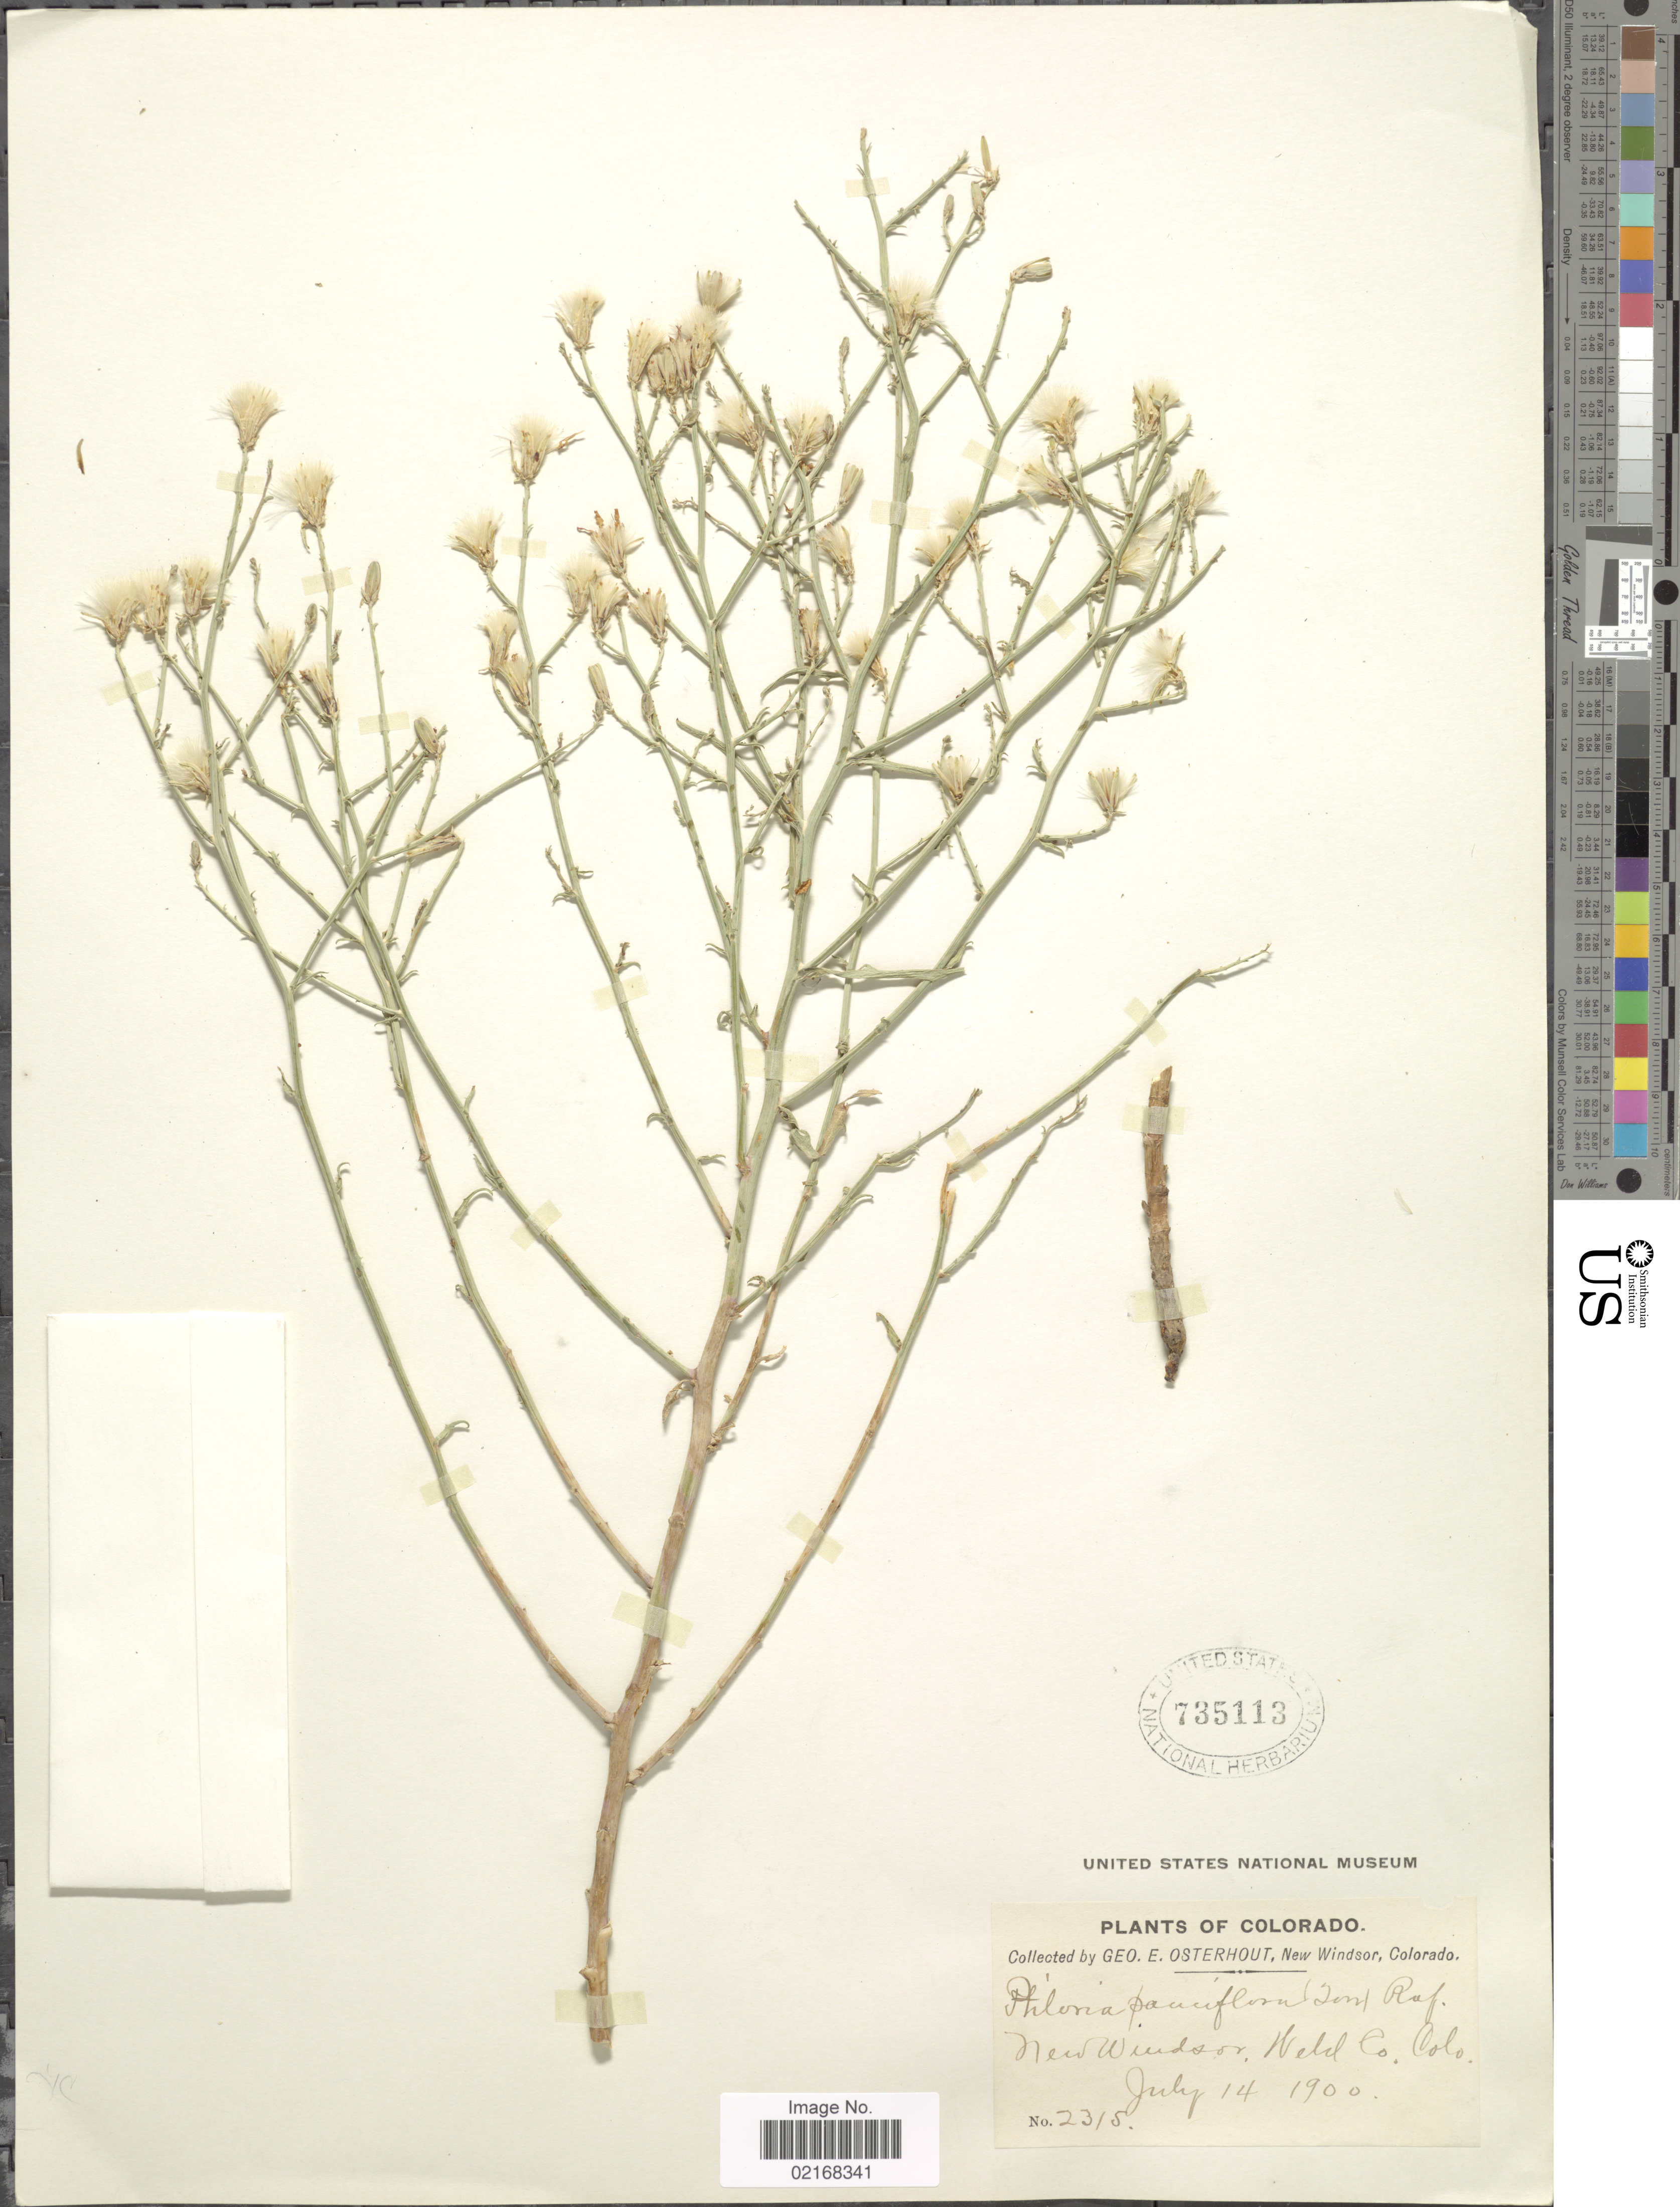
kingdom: Plantae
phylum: Tracheophyta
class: Magnoliopsida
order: Asterales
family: Asteraceae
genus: Stephanomeria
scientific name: Stephanomeria pauciflora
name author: (Torr.) A. Nelson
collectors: G. Osterhout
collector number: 2315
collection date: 1900-07-14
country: United States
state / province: Colorado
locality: New Windsor, Weld Co. Colo.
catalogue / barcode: US 735113